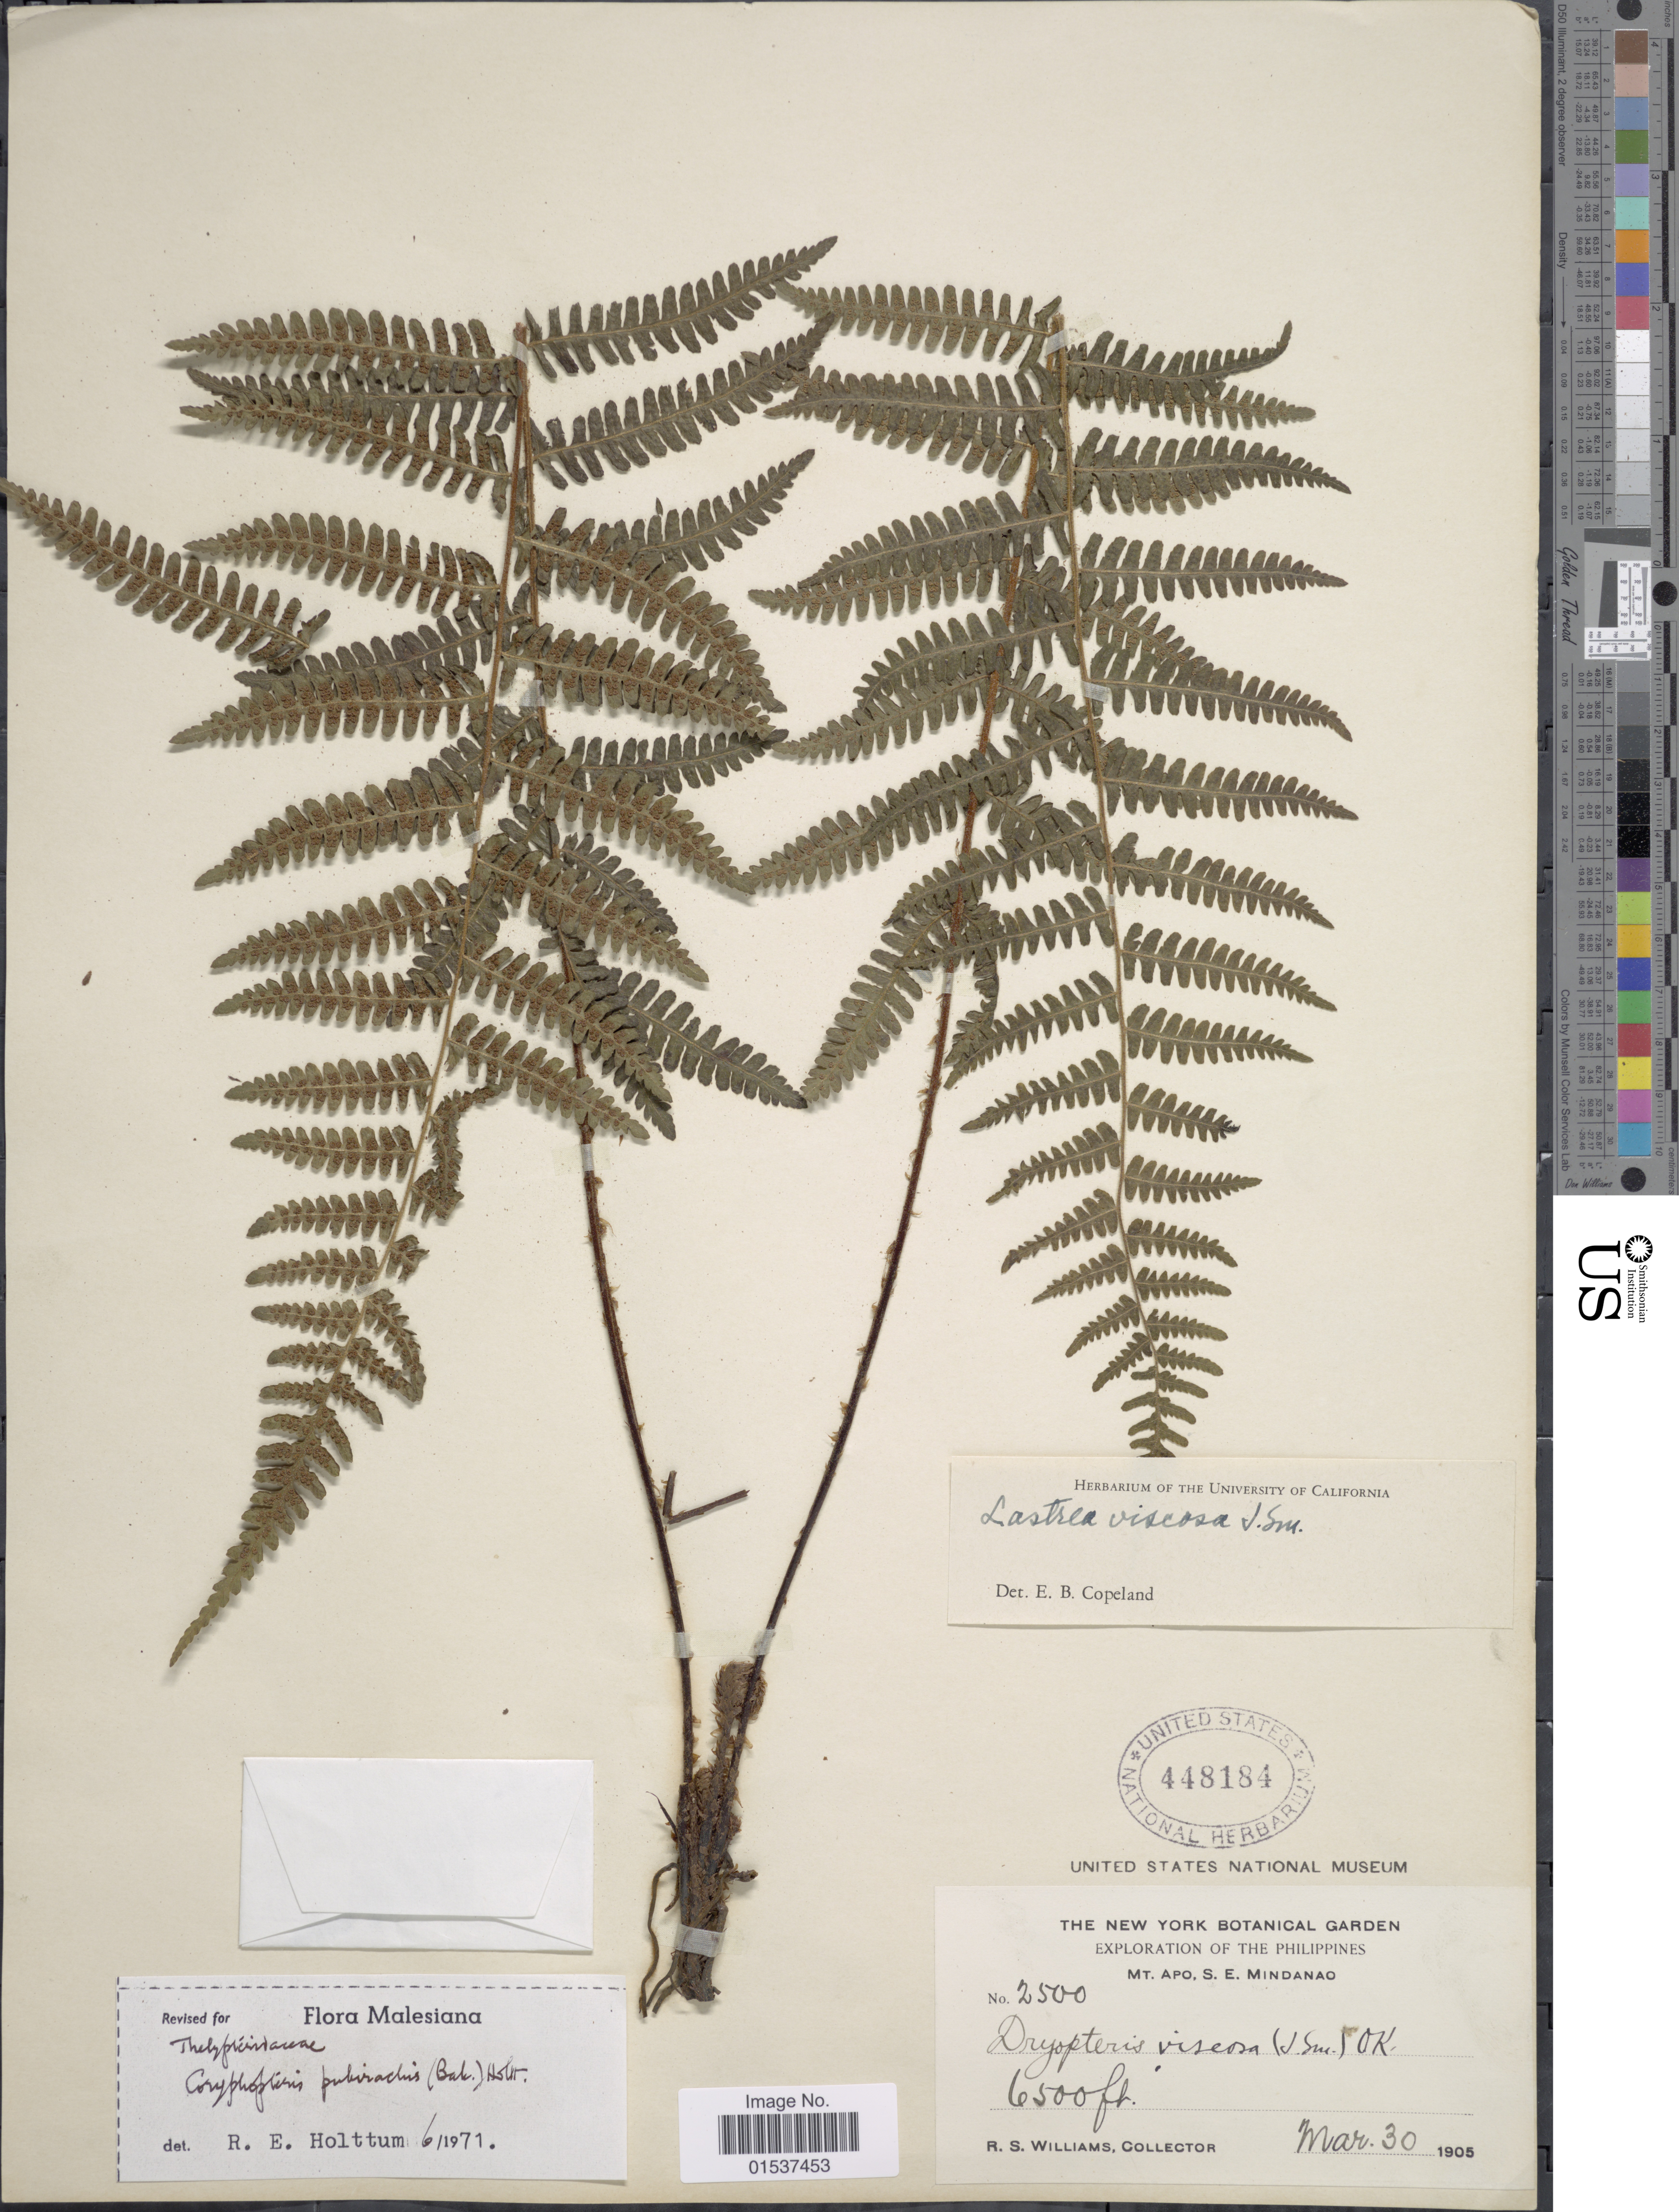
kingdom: Plantae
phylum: Tracheophyta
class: Polypodiopsida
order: Polypodiales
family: Thelypteridaceae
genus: Coryphopteris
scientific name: Coryphopteris pubirachis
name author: (Baker) Holttum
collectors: R. S. Williams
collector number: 2500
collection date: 1905-03-30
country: Philippines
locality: Mt. Apo, S.E. Mindanao.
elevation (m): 1981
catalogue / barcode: US 448184